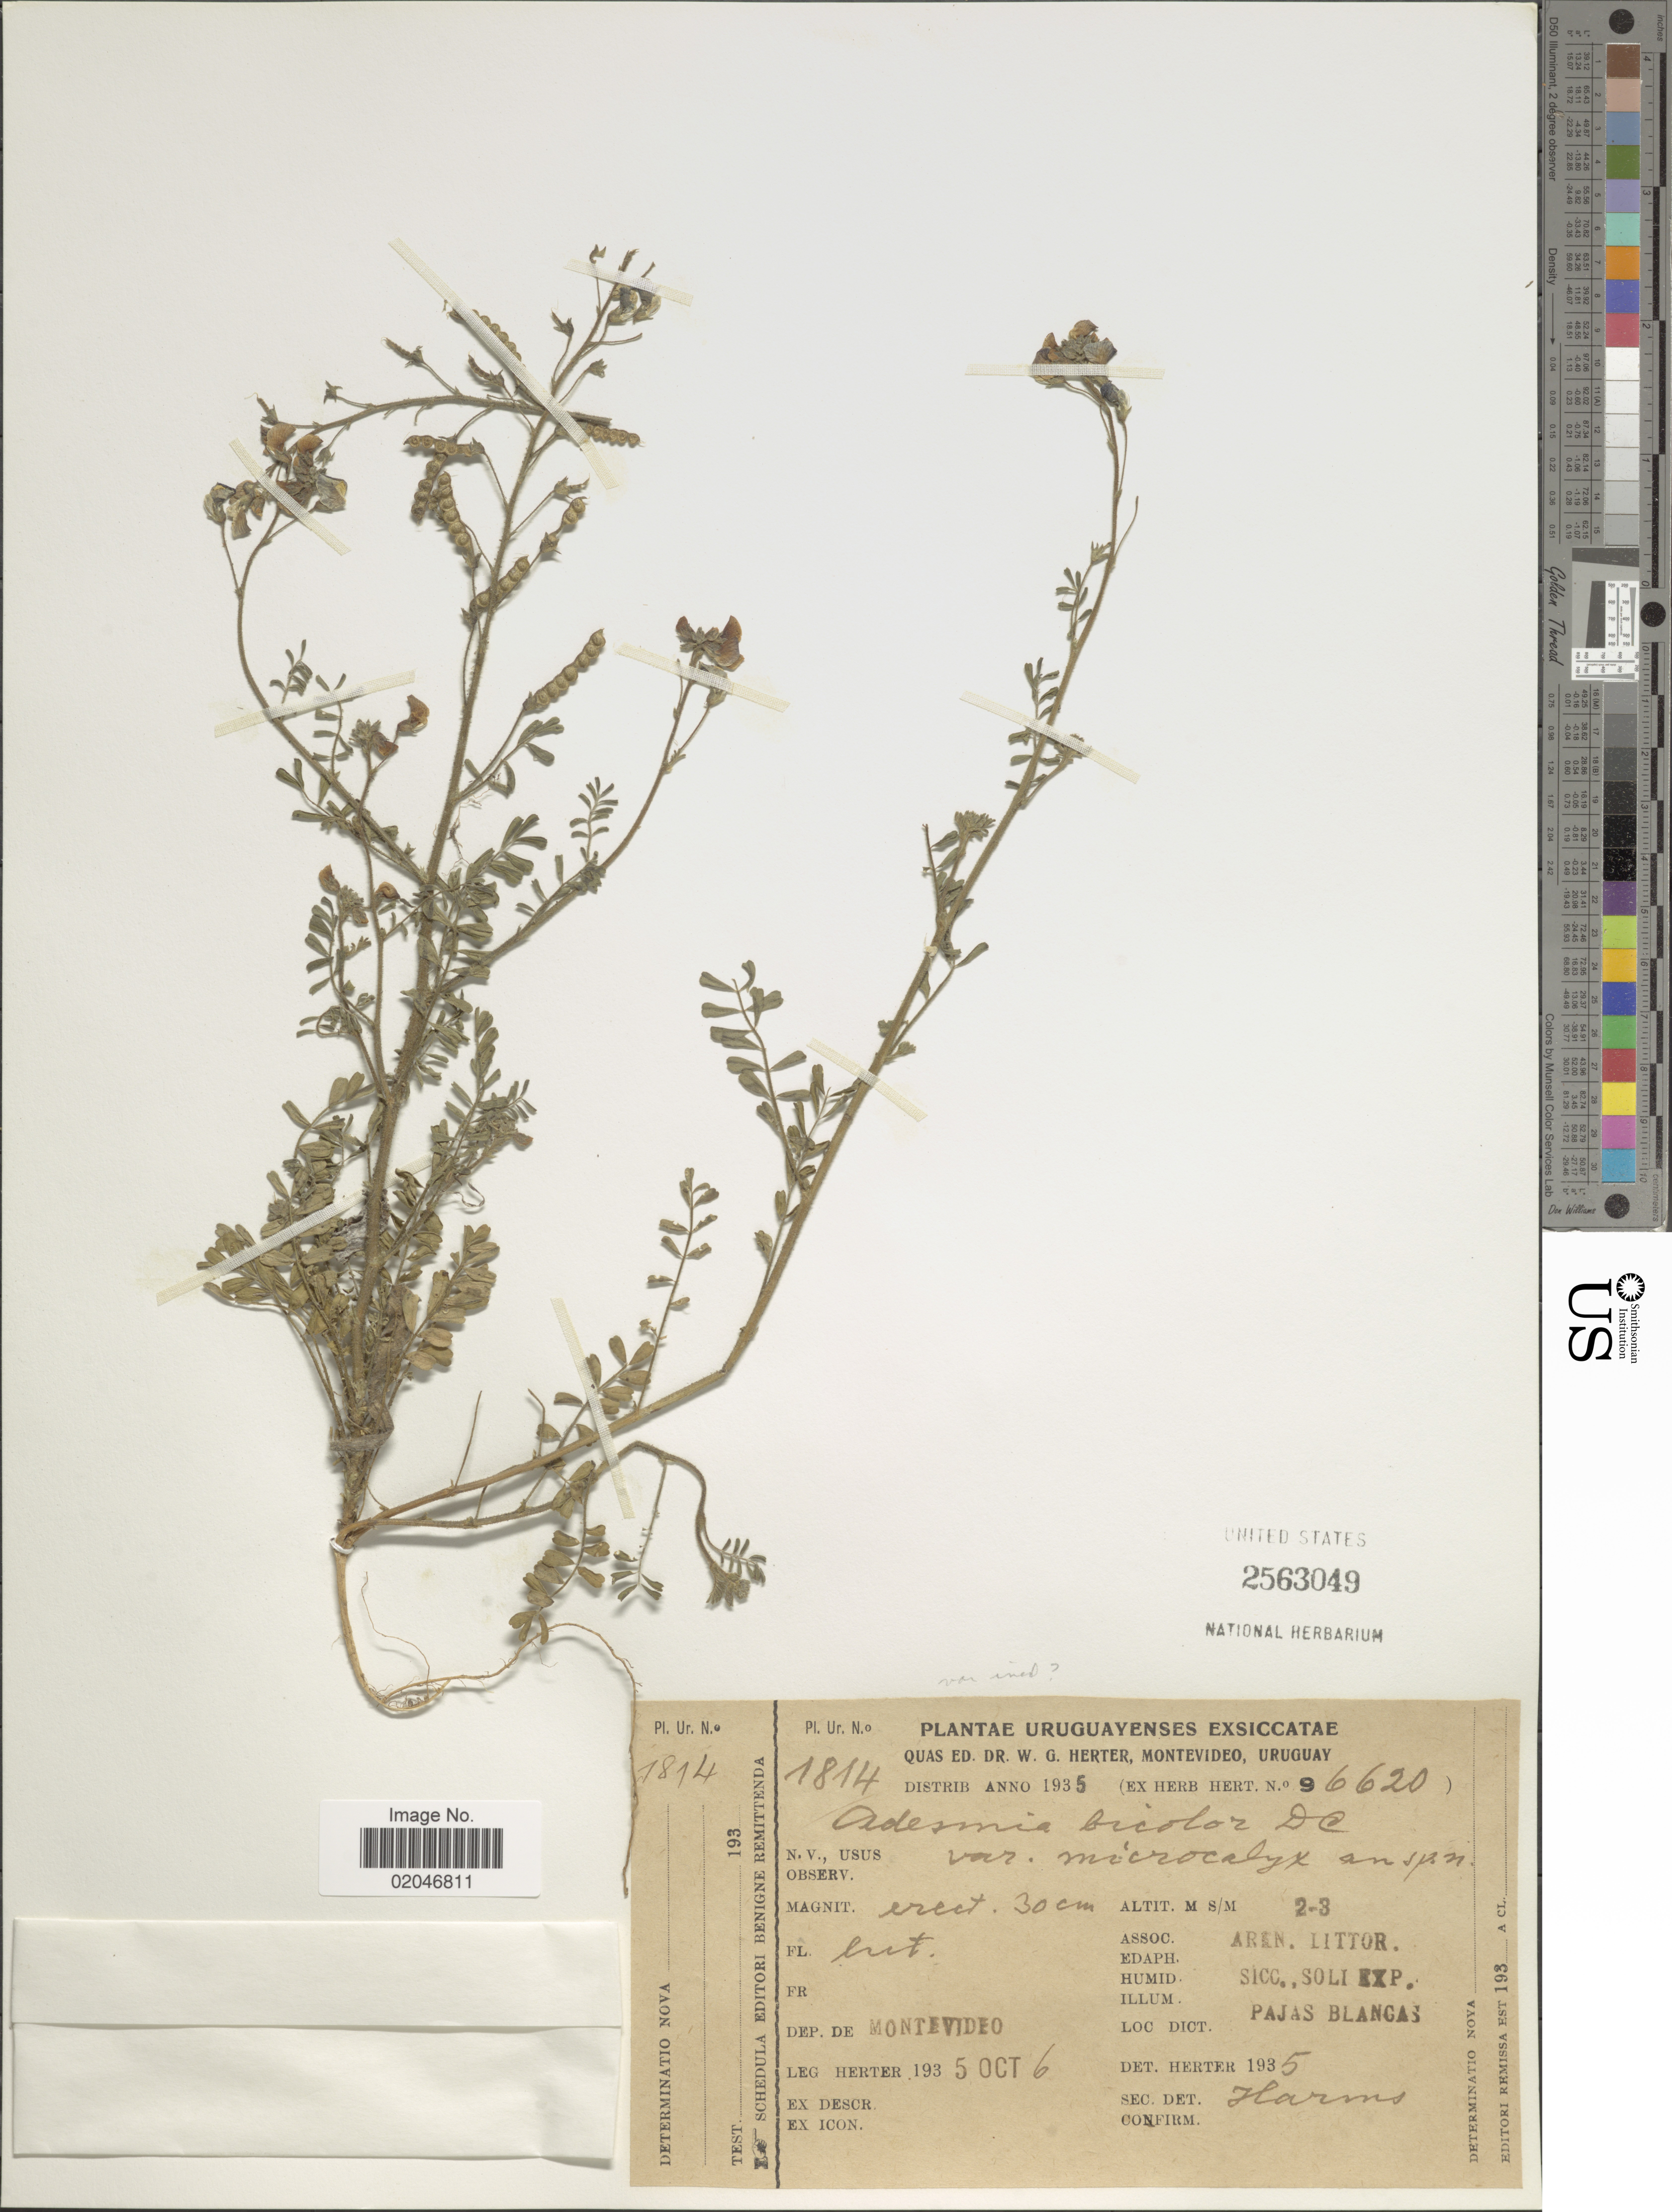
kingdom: Plantae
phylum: Tracheophyta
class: Magnoliopsida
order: Fabales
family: Fabaceae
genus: Adesmia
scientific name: Adesmia bicolor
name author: (Poir.) DC.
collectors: W. G. Herter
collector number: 1814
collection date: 1936-10-05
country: Uruguay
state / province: Montevideo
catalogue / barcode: US 2563049